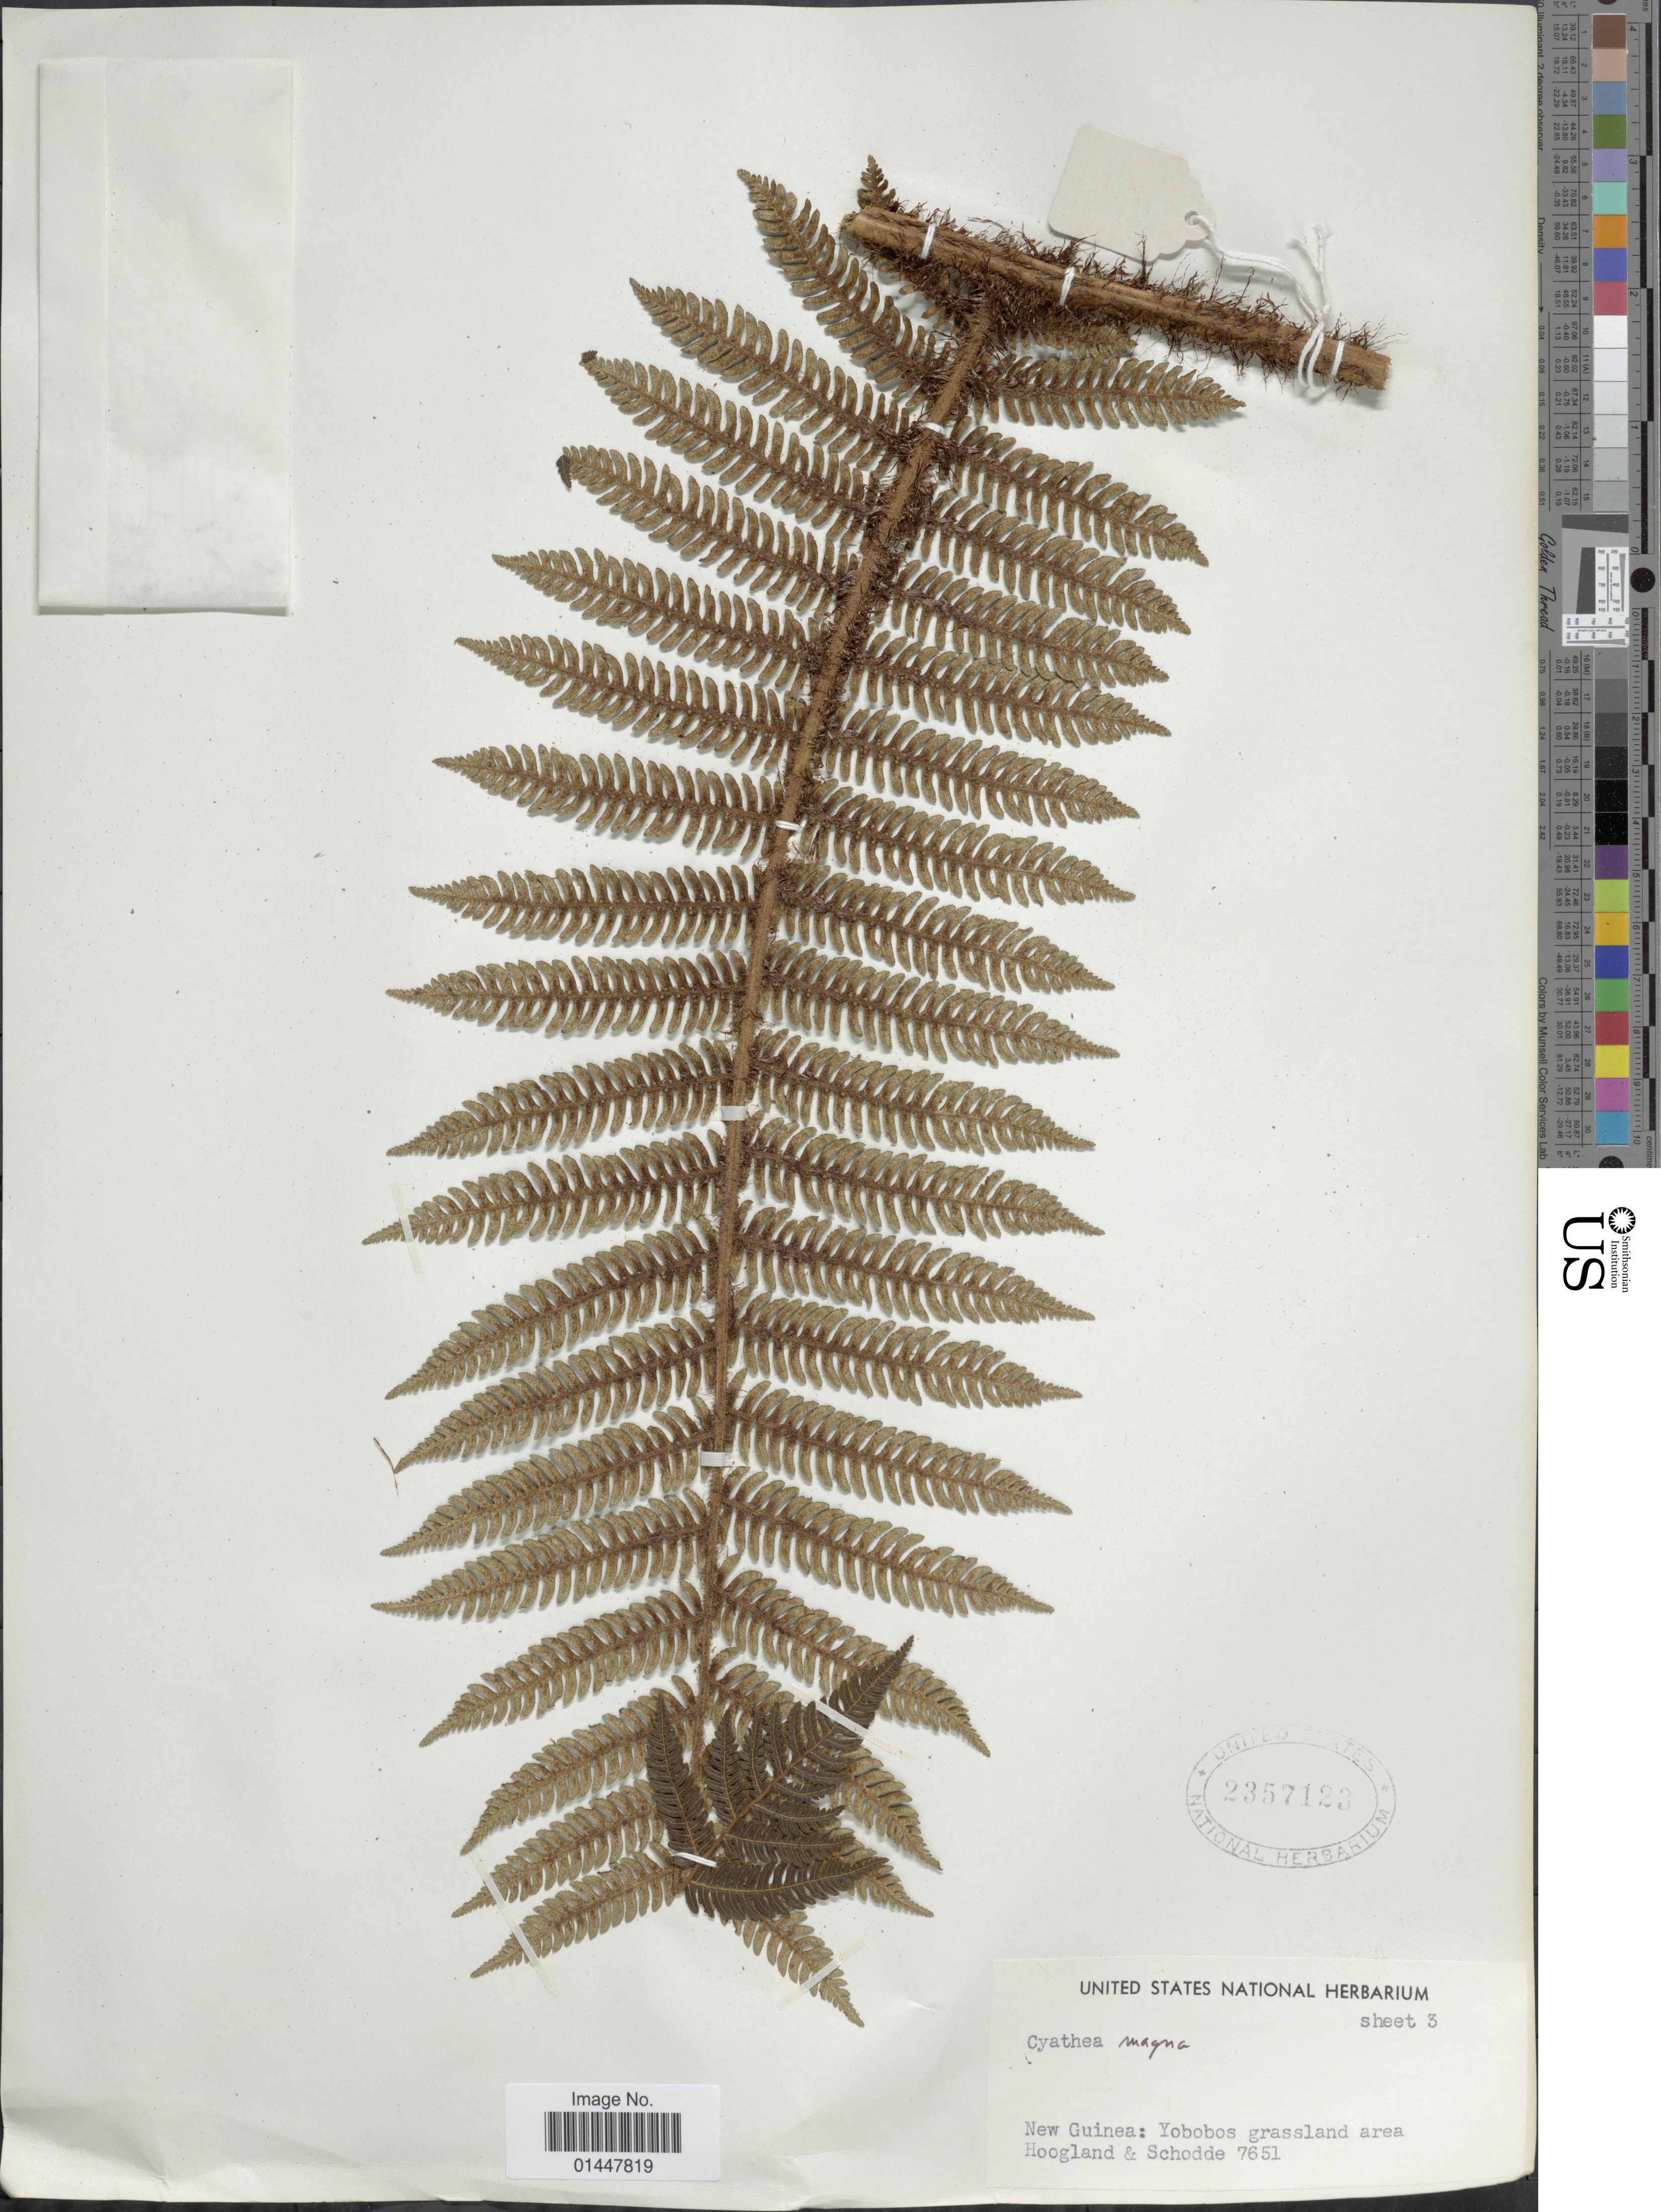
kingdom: Plantae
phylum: Tracheophyta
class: Polypodiopsida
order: Cyatheales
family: Cyatheaceae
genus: Sphaeropteris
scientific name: Sphaeropteris magna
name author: (Copel.) R.M. Tryon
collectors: R. D. Hoogland & Schodde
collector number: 7651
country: Papua New Guinea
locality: New Guinea, Yobobos grassland area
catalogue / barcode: US 2357123